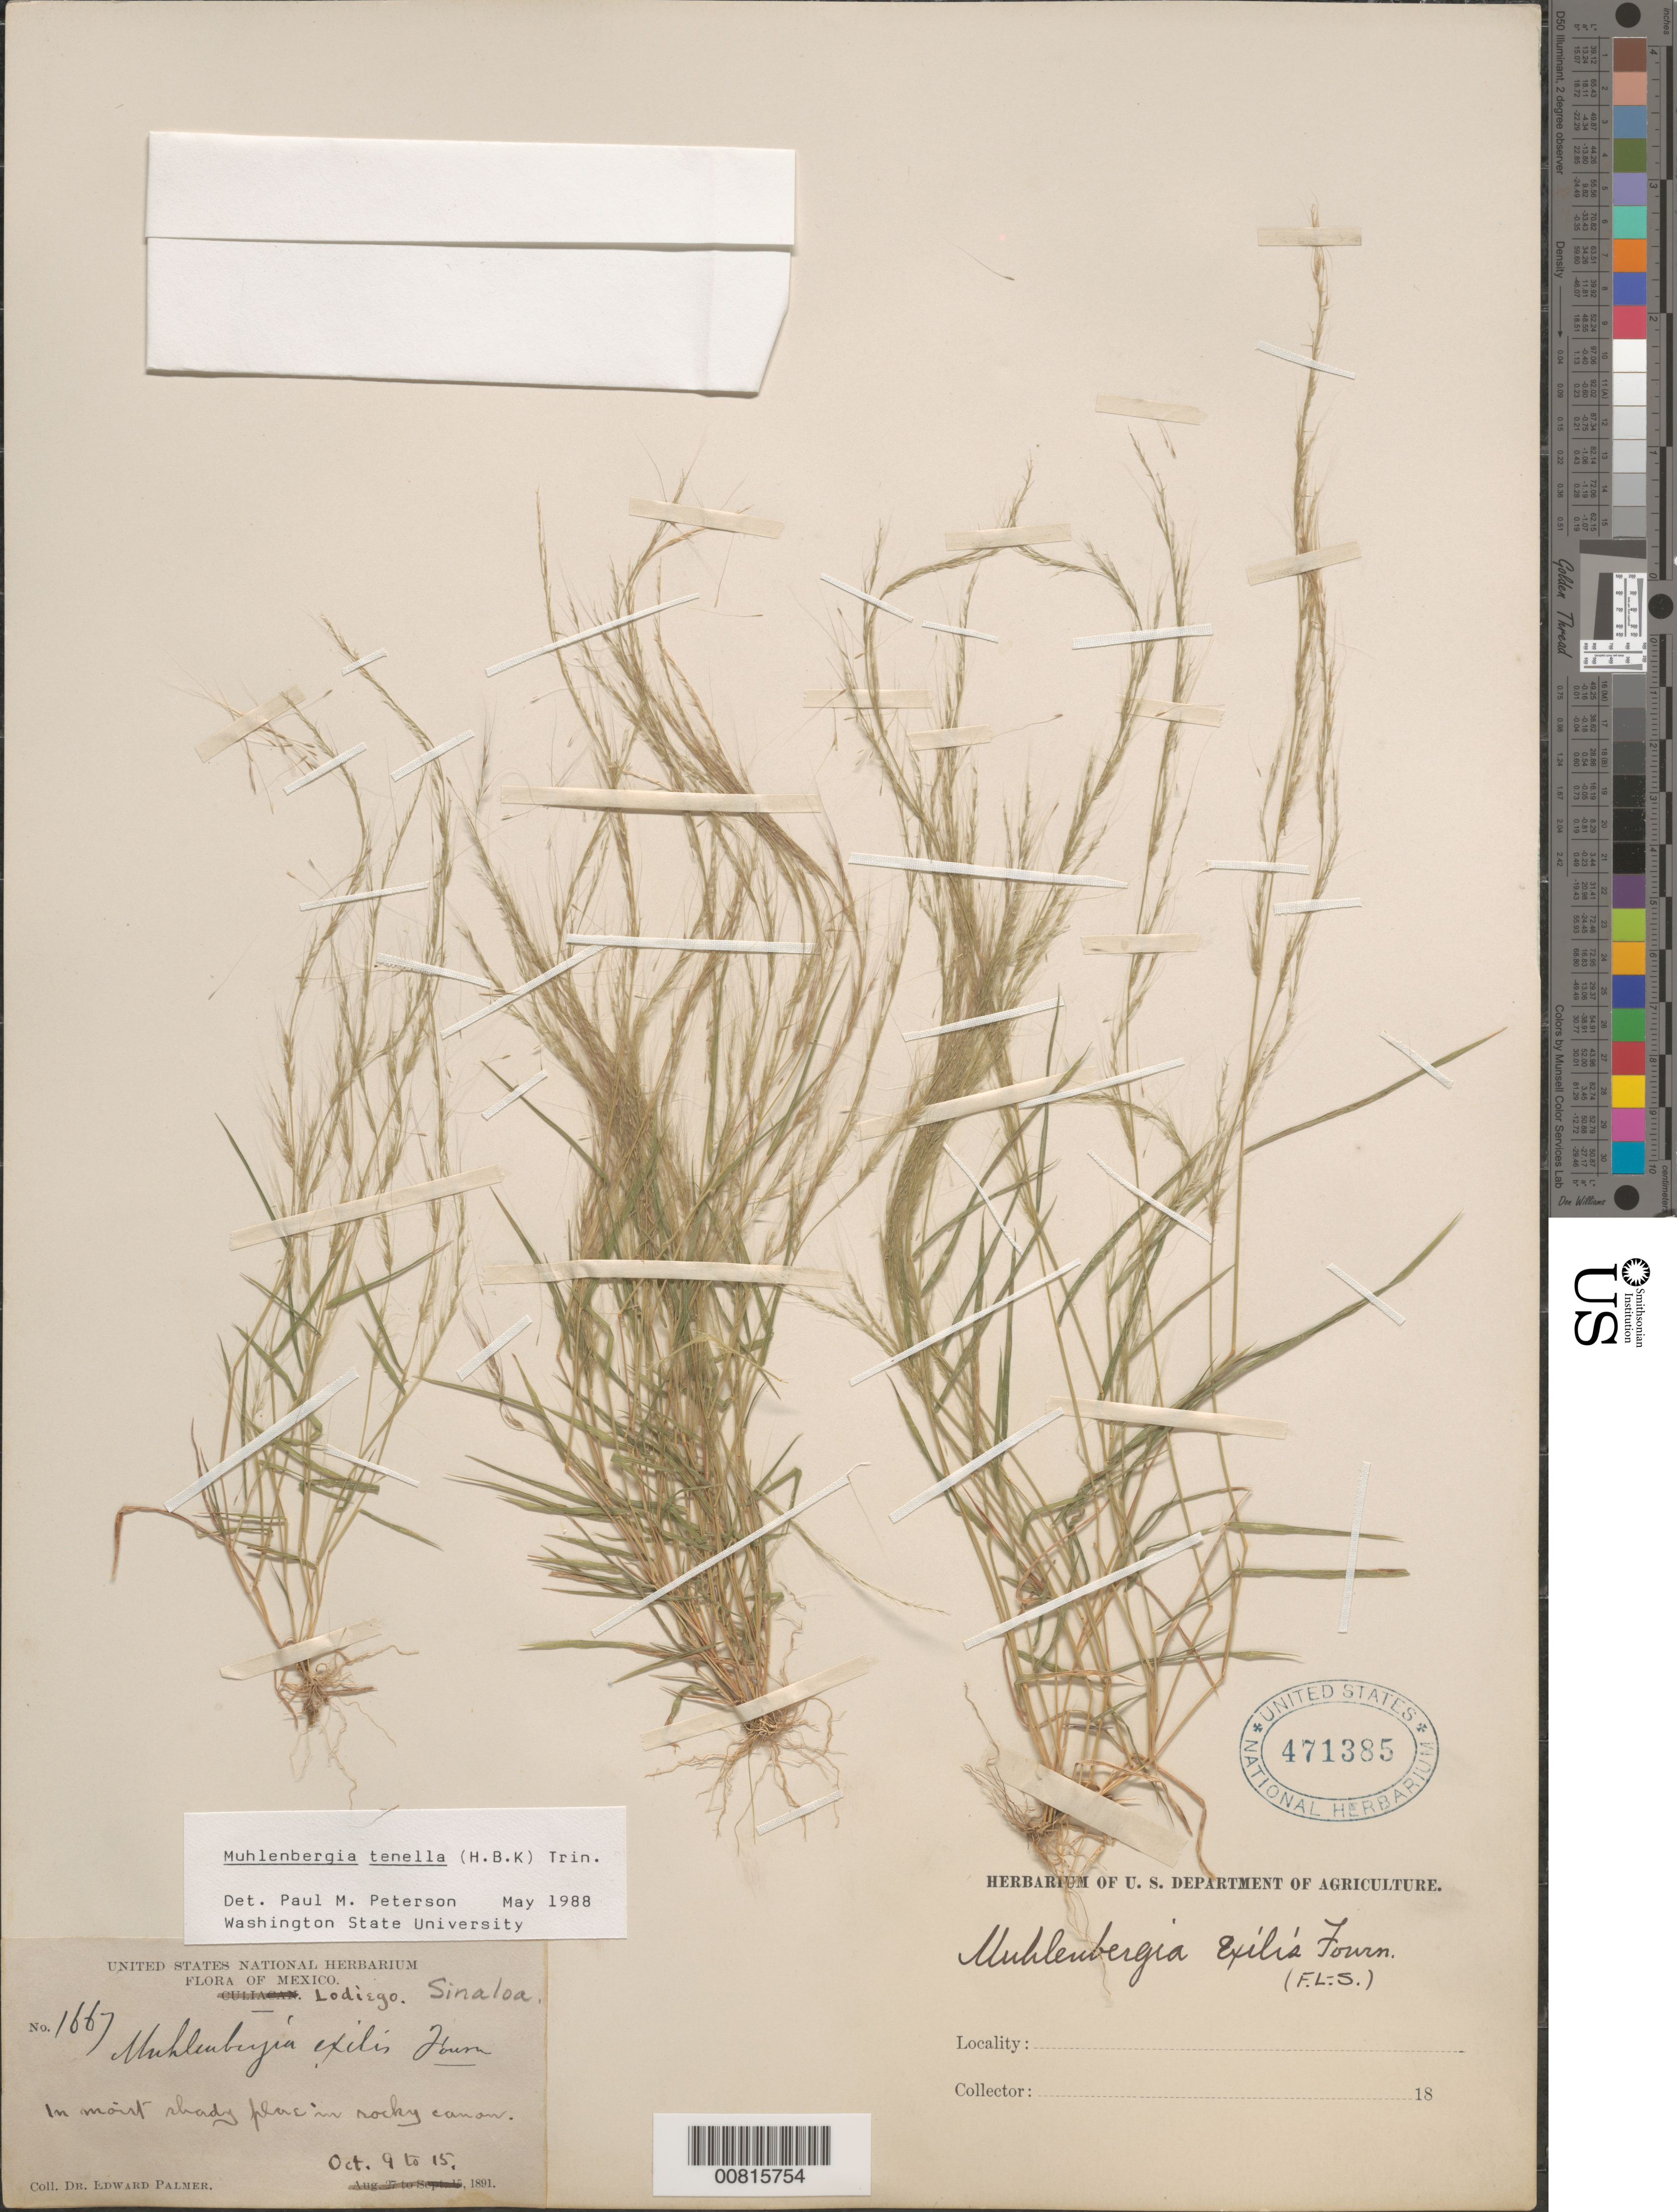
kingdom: Plantae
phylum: Tracheophyta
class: Liliopsida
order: Poales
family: Poaceae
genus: Muhlenbergia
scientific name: Muhlenbergia tenella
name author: (Kunth) Trin.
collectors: E. Palmer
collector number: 1667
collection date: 1891-10-09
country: Mexico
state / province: Sinaloa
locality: Lodiego, Sin.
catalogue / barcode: US 471385